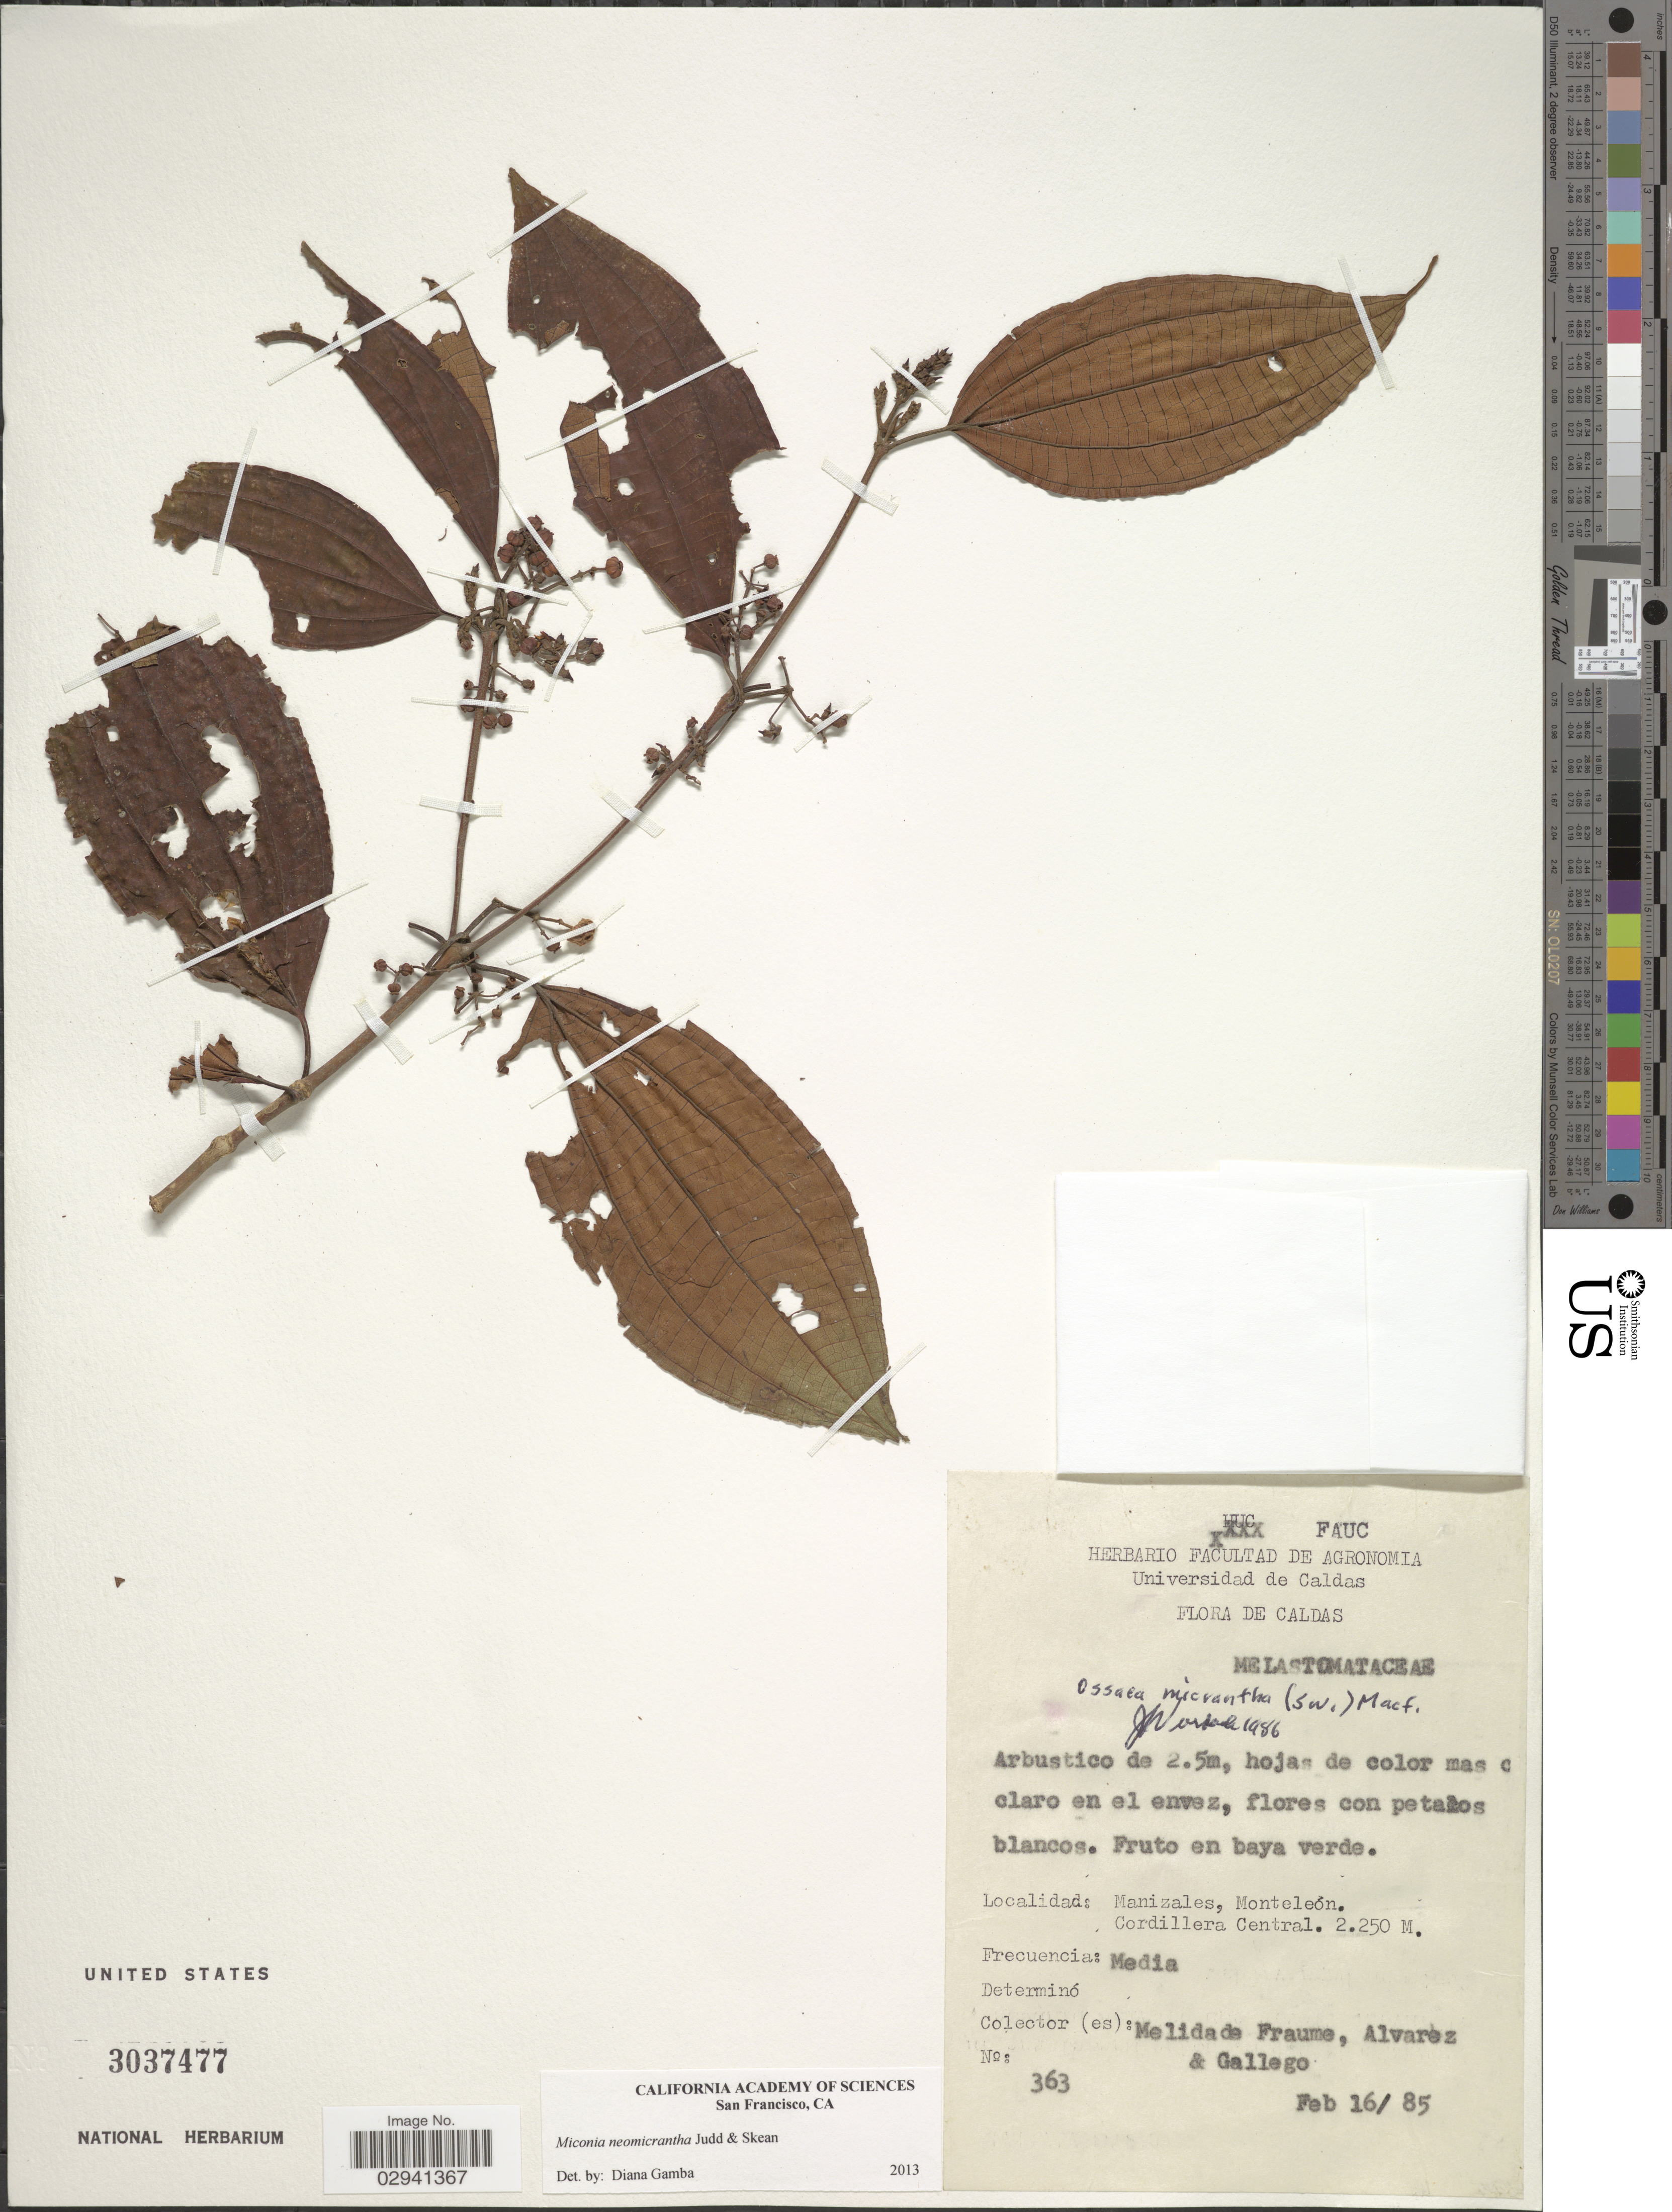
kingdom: Plantae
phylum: Tracheophyta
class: Magnoliopsida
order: Myrtales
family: Melastomataceae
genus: Miconia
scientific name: Miconia neomicrantha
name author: Judd & Skean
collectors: M. Fraume, -- Alvarez & -. Gallego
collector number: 363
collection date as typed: Transcribed d/m/y: 16/2/85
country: Colombia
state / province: Caldas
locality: Manizales, Monteleón, Cordillera Central.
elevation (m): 2250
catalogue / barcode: US 3037477